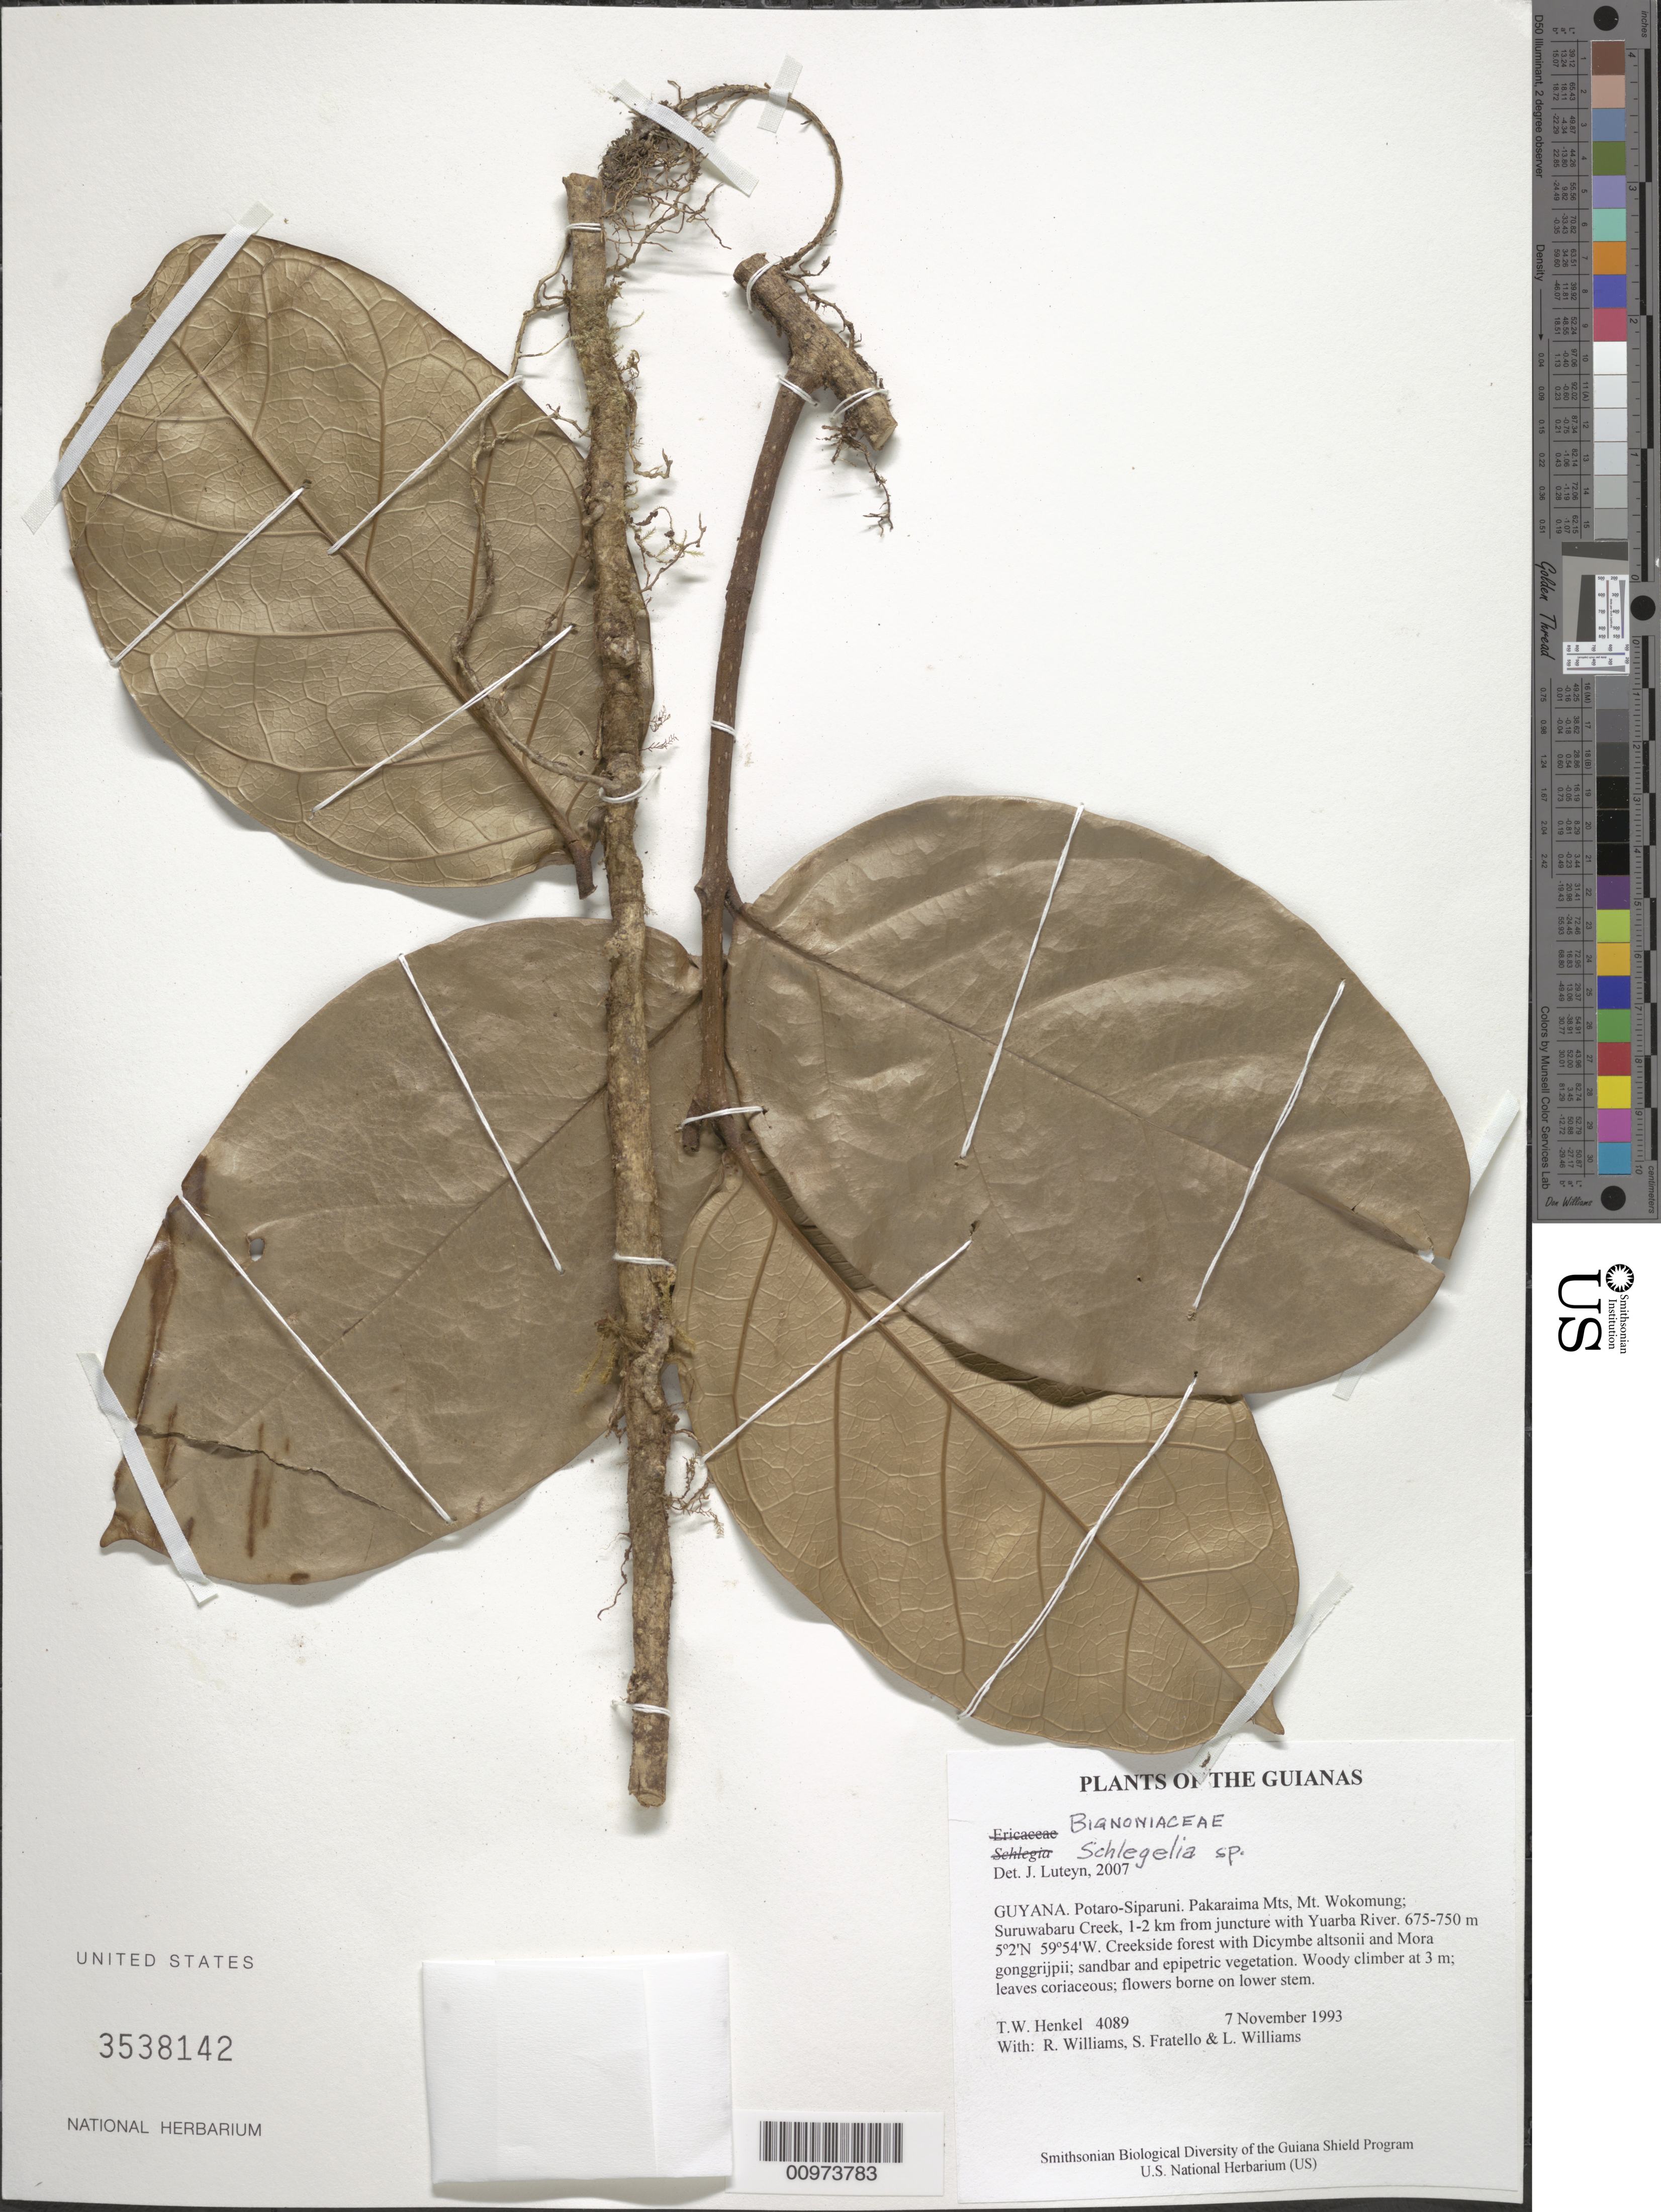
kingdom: Plantae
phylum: Tracheophyta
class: Magnoliopsida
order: Lamiales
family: Schlegeliaceae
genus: Schlegelia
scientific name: Schlegelia sp.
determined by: Luteyn, J. L.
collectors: T. Henkel, R. Williams, S. Fratello & L. Williams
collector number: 4089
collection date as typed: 7 November 1993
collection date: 1993-11-07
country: Guyana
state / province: Potaro-Siparuni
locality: Pakaraima Mts, Mt. Wokomung; Suruwabaru Creek, 1-2 km from juncture with Yuarba River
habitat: Creekside forest with Dicymbe altsonii and Mora gonggrijpii; sandbar and epipetric vegetation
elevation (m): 675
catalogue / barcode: US 3538142